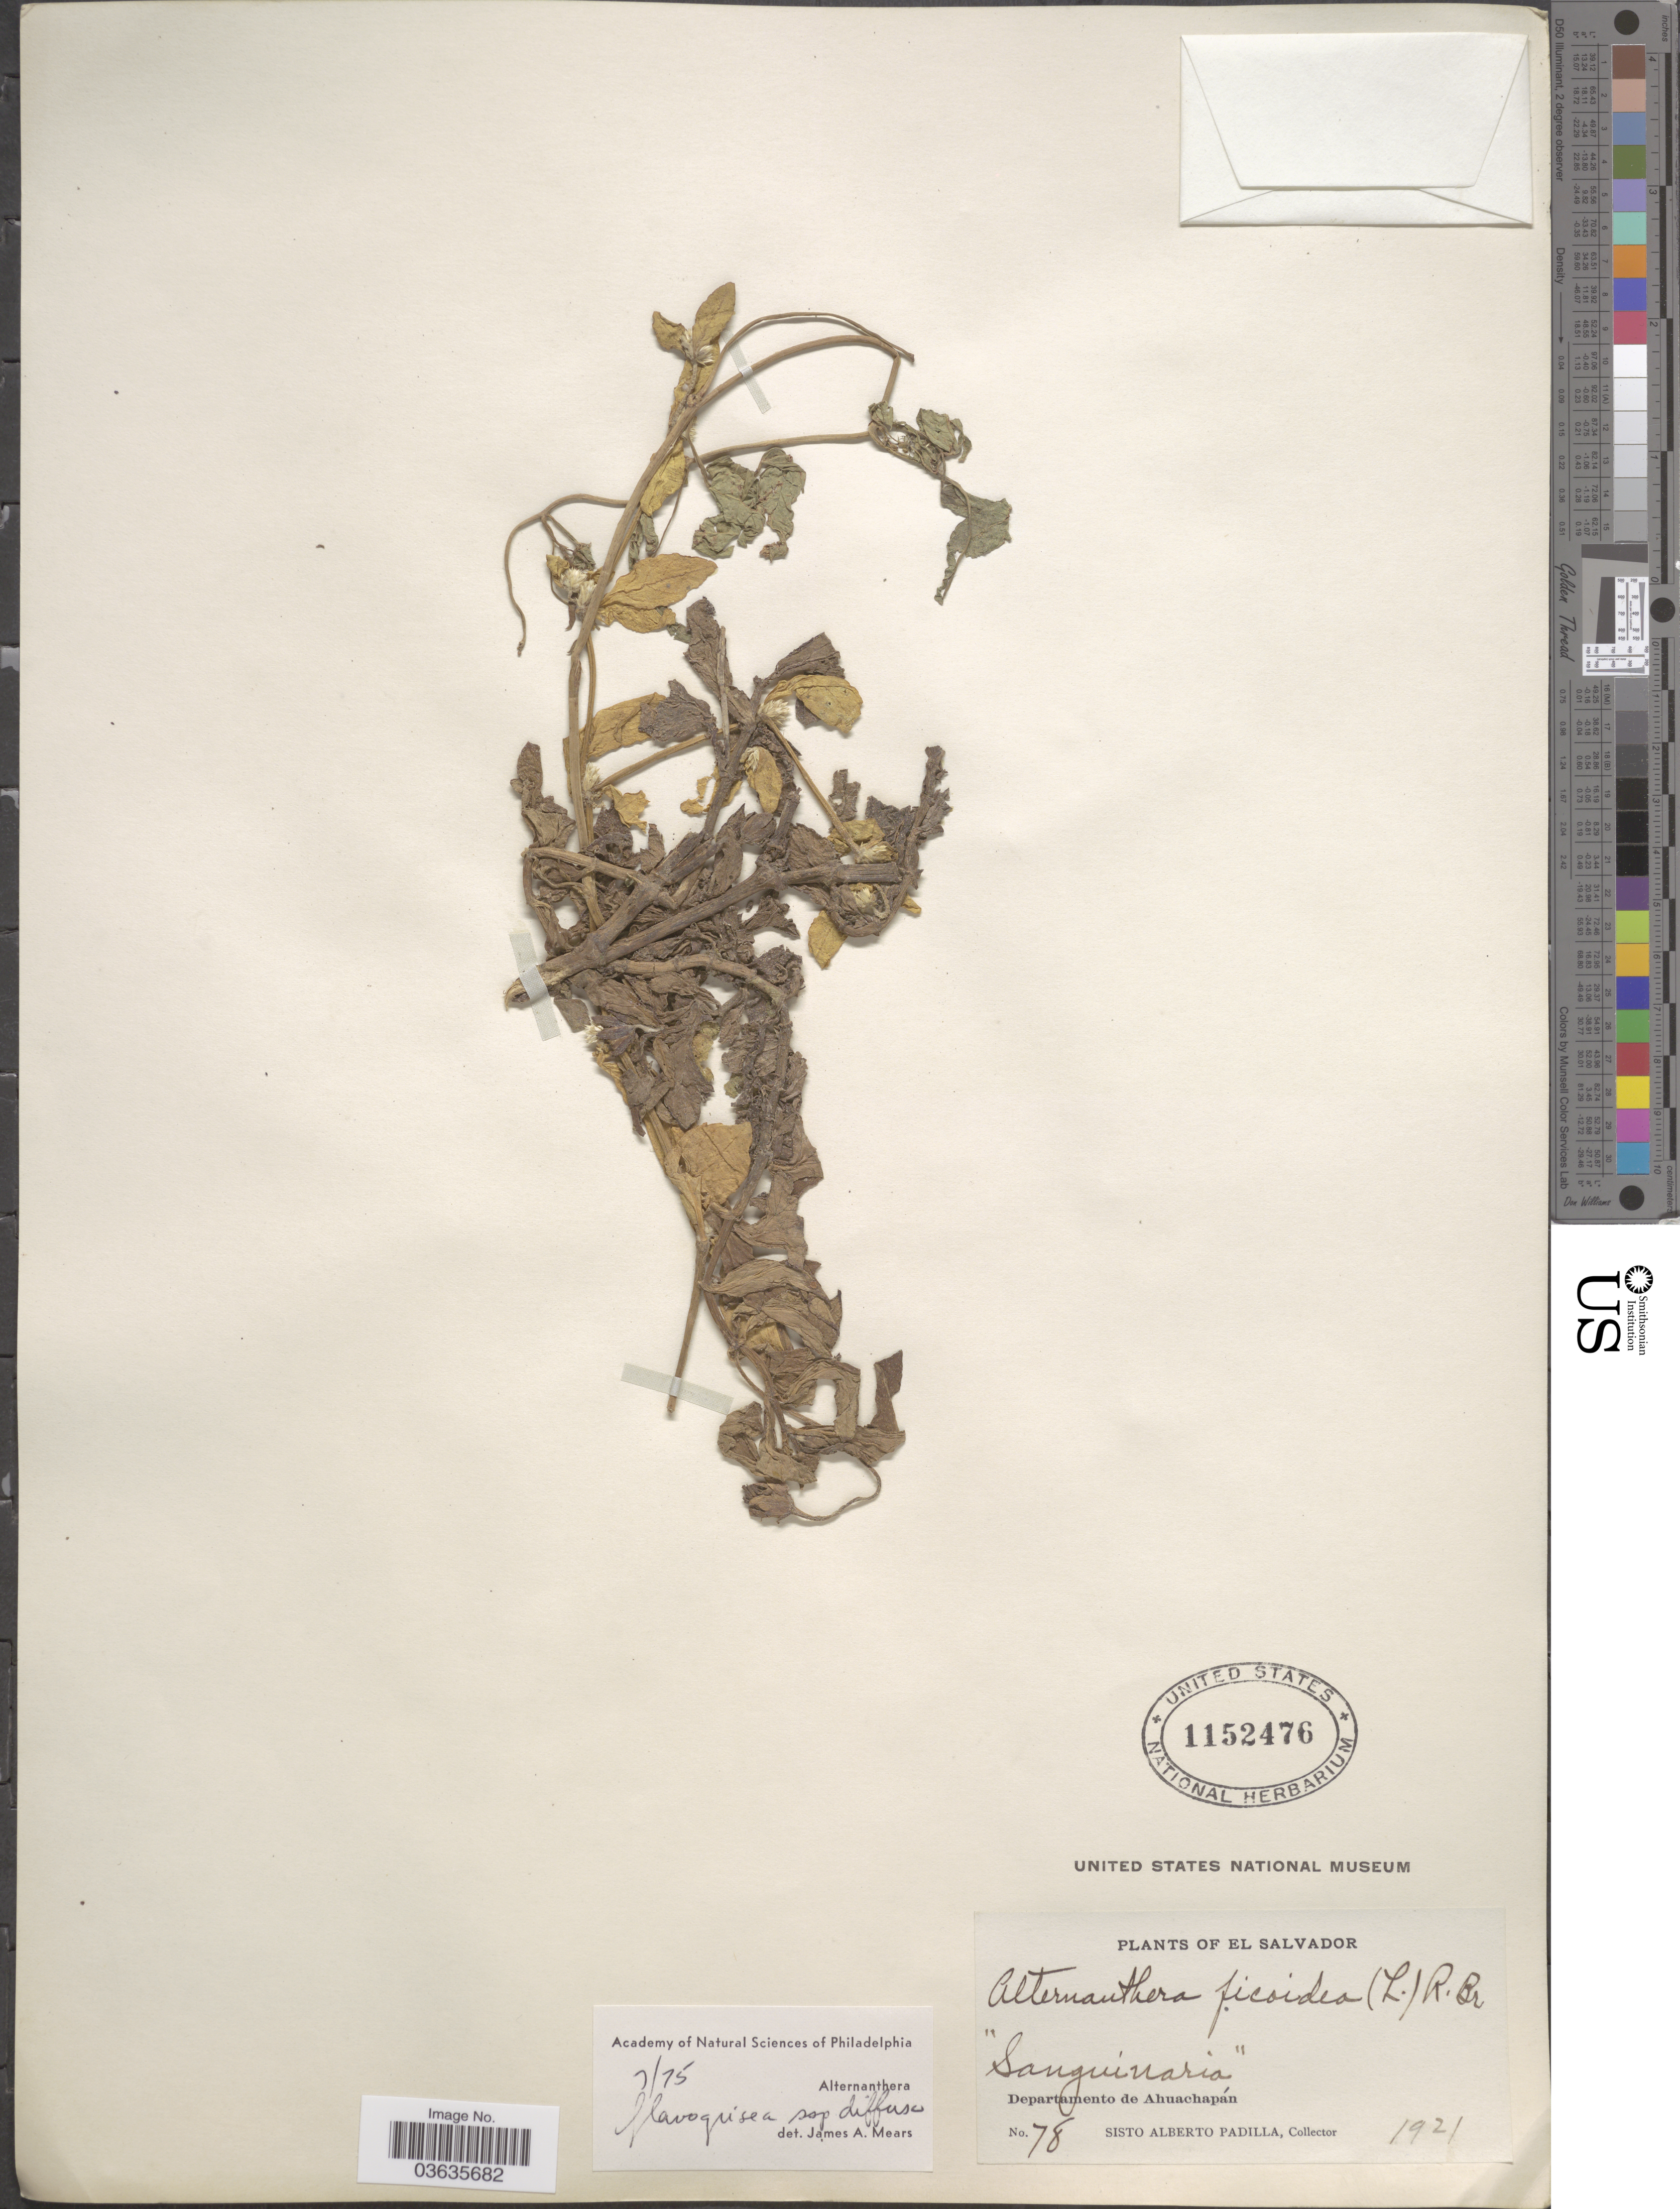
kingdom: Plantae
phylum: Tracheophyta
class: Magnoliopsida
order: Caryophyllales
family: Amaranthaceae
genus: Alternanthera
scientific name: Alternanthera flavogrisea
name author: Urb.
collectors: S. A. Padilla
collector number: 78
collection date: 1921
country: El Salvador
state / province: Ahuachapan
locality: Departamento de Ahuachapan. "Sanguinaria".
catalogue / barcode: US 1152476